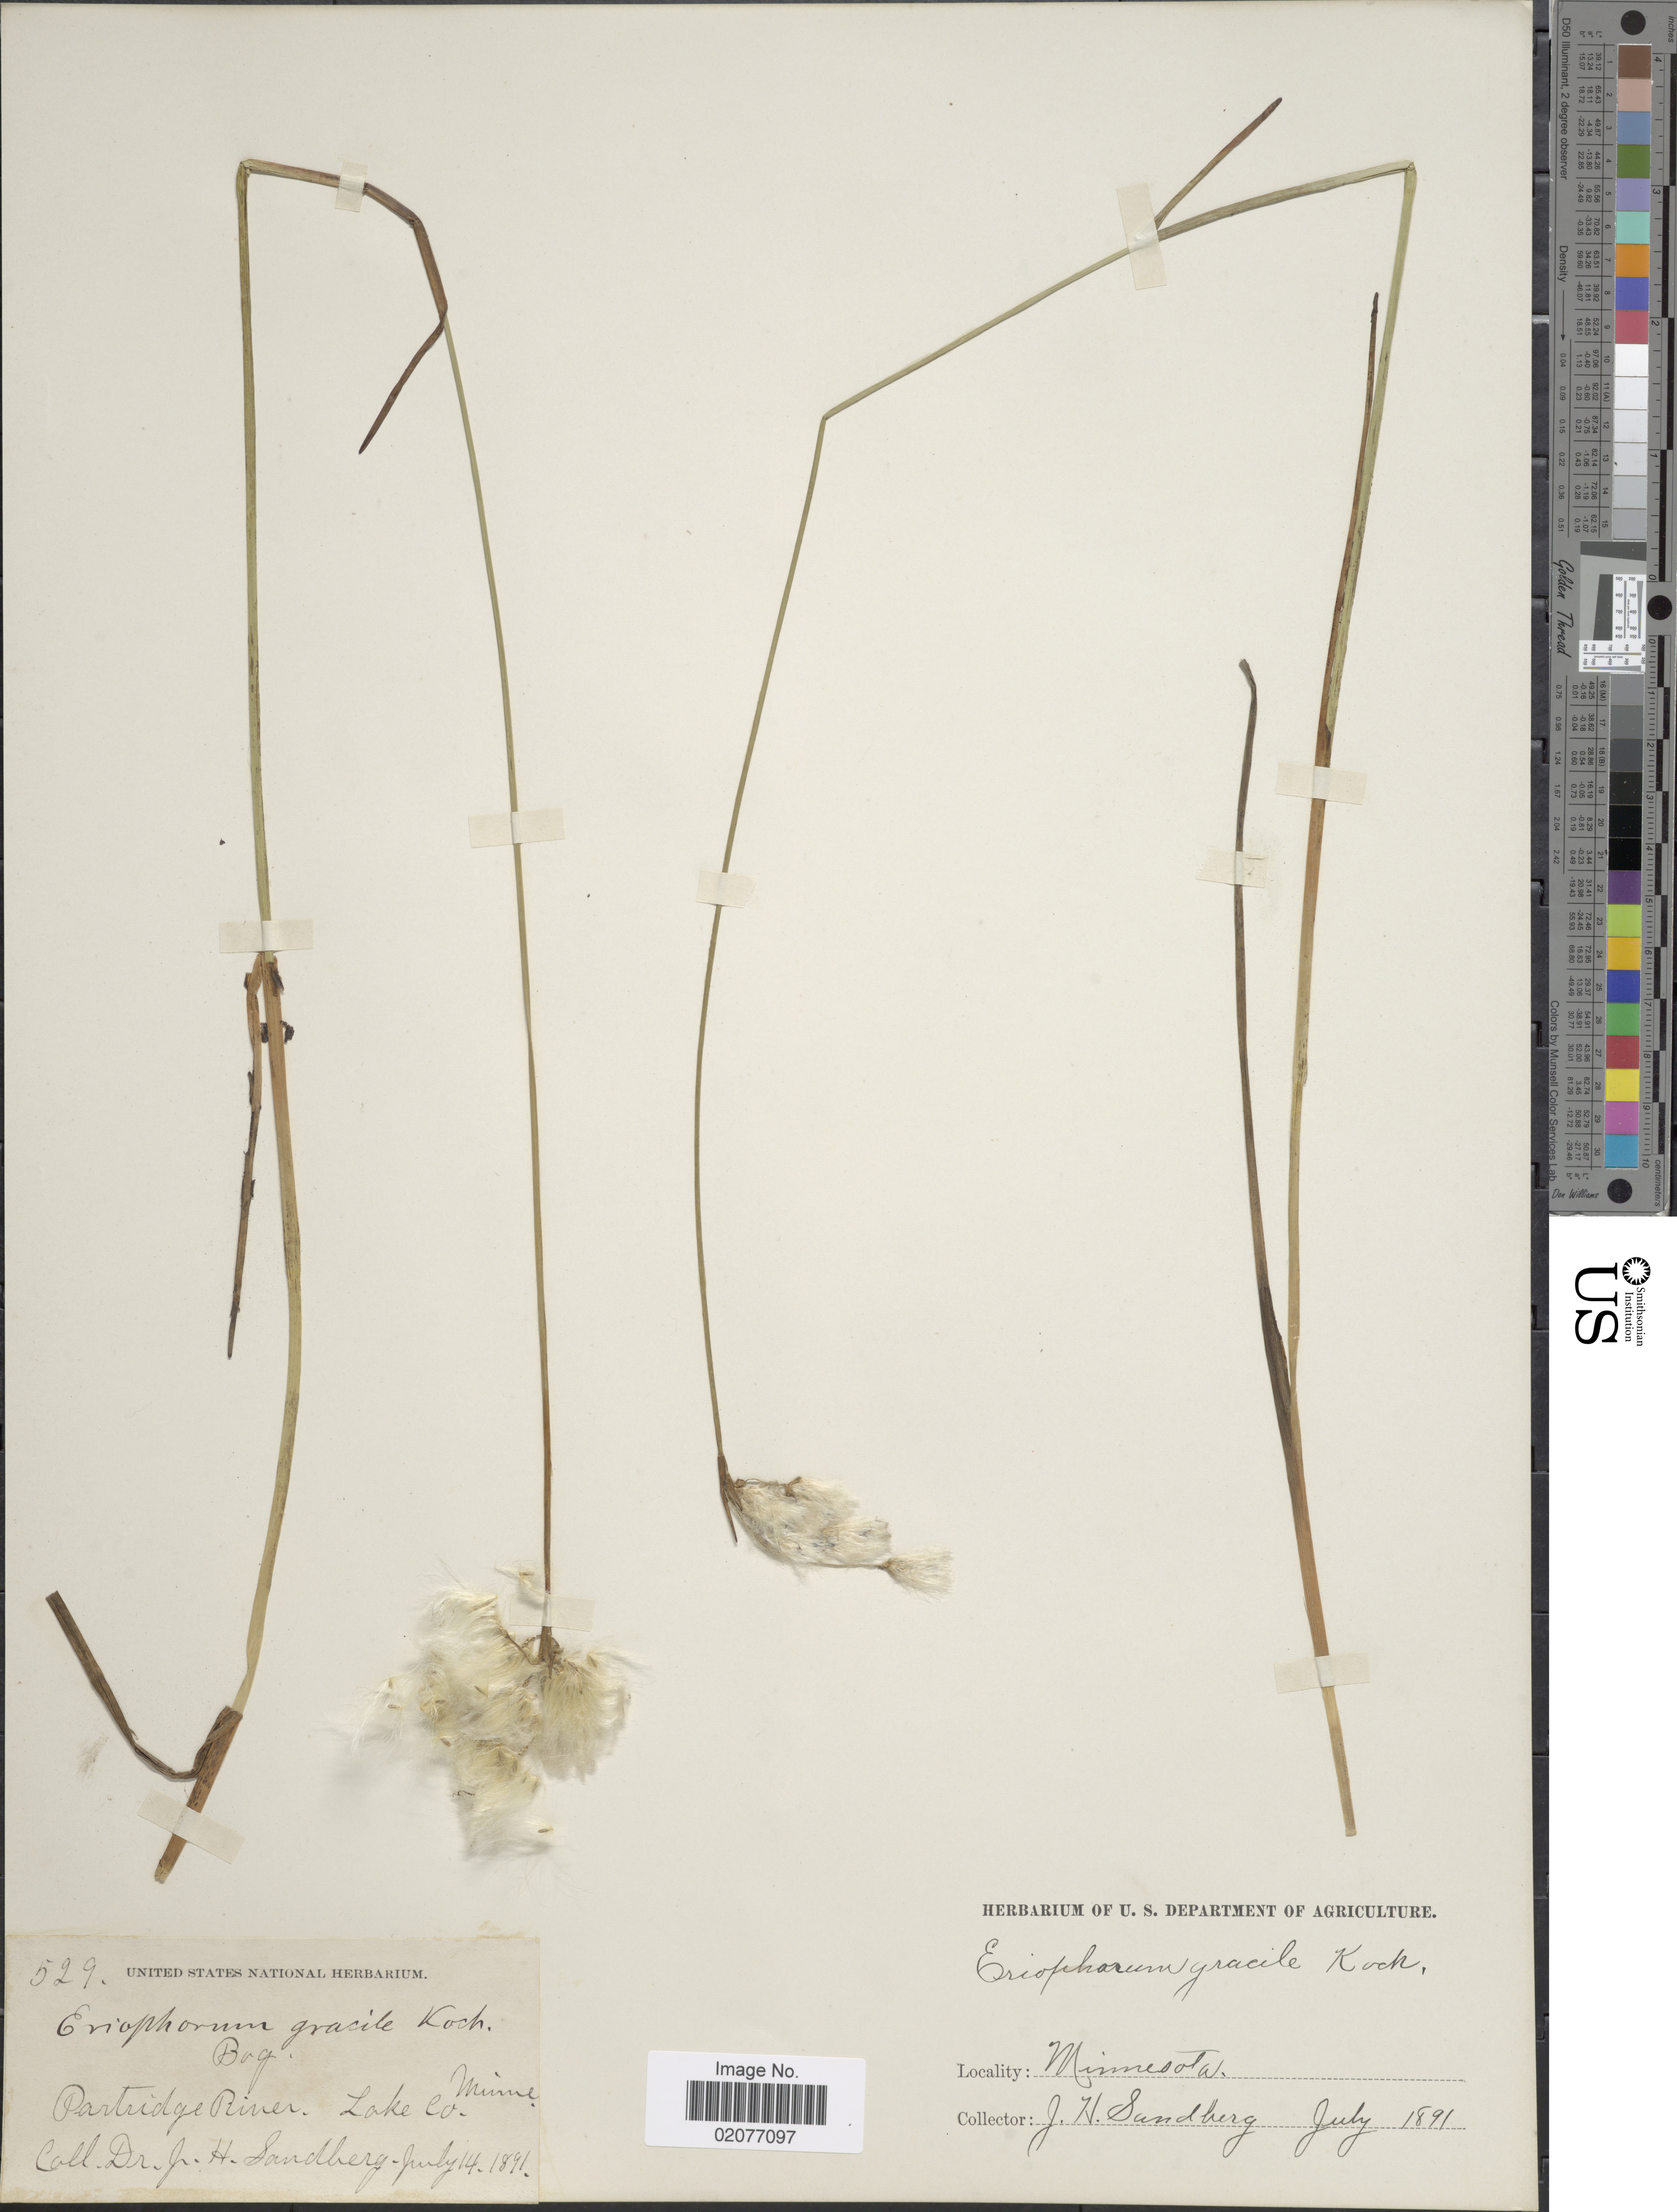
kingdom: Plantae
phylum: Tracheophyta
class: Liliopsida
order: Poales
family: Cyperaceae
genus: Eriophorum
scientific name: Eriophorum gracile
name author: W.D.J. Koch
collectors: J. H. Sandberg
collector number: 529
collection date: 1891-07-14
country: United States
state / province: Minnesota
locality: Bog, Partridge River, Lake Co